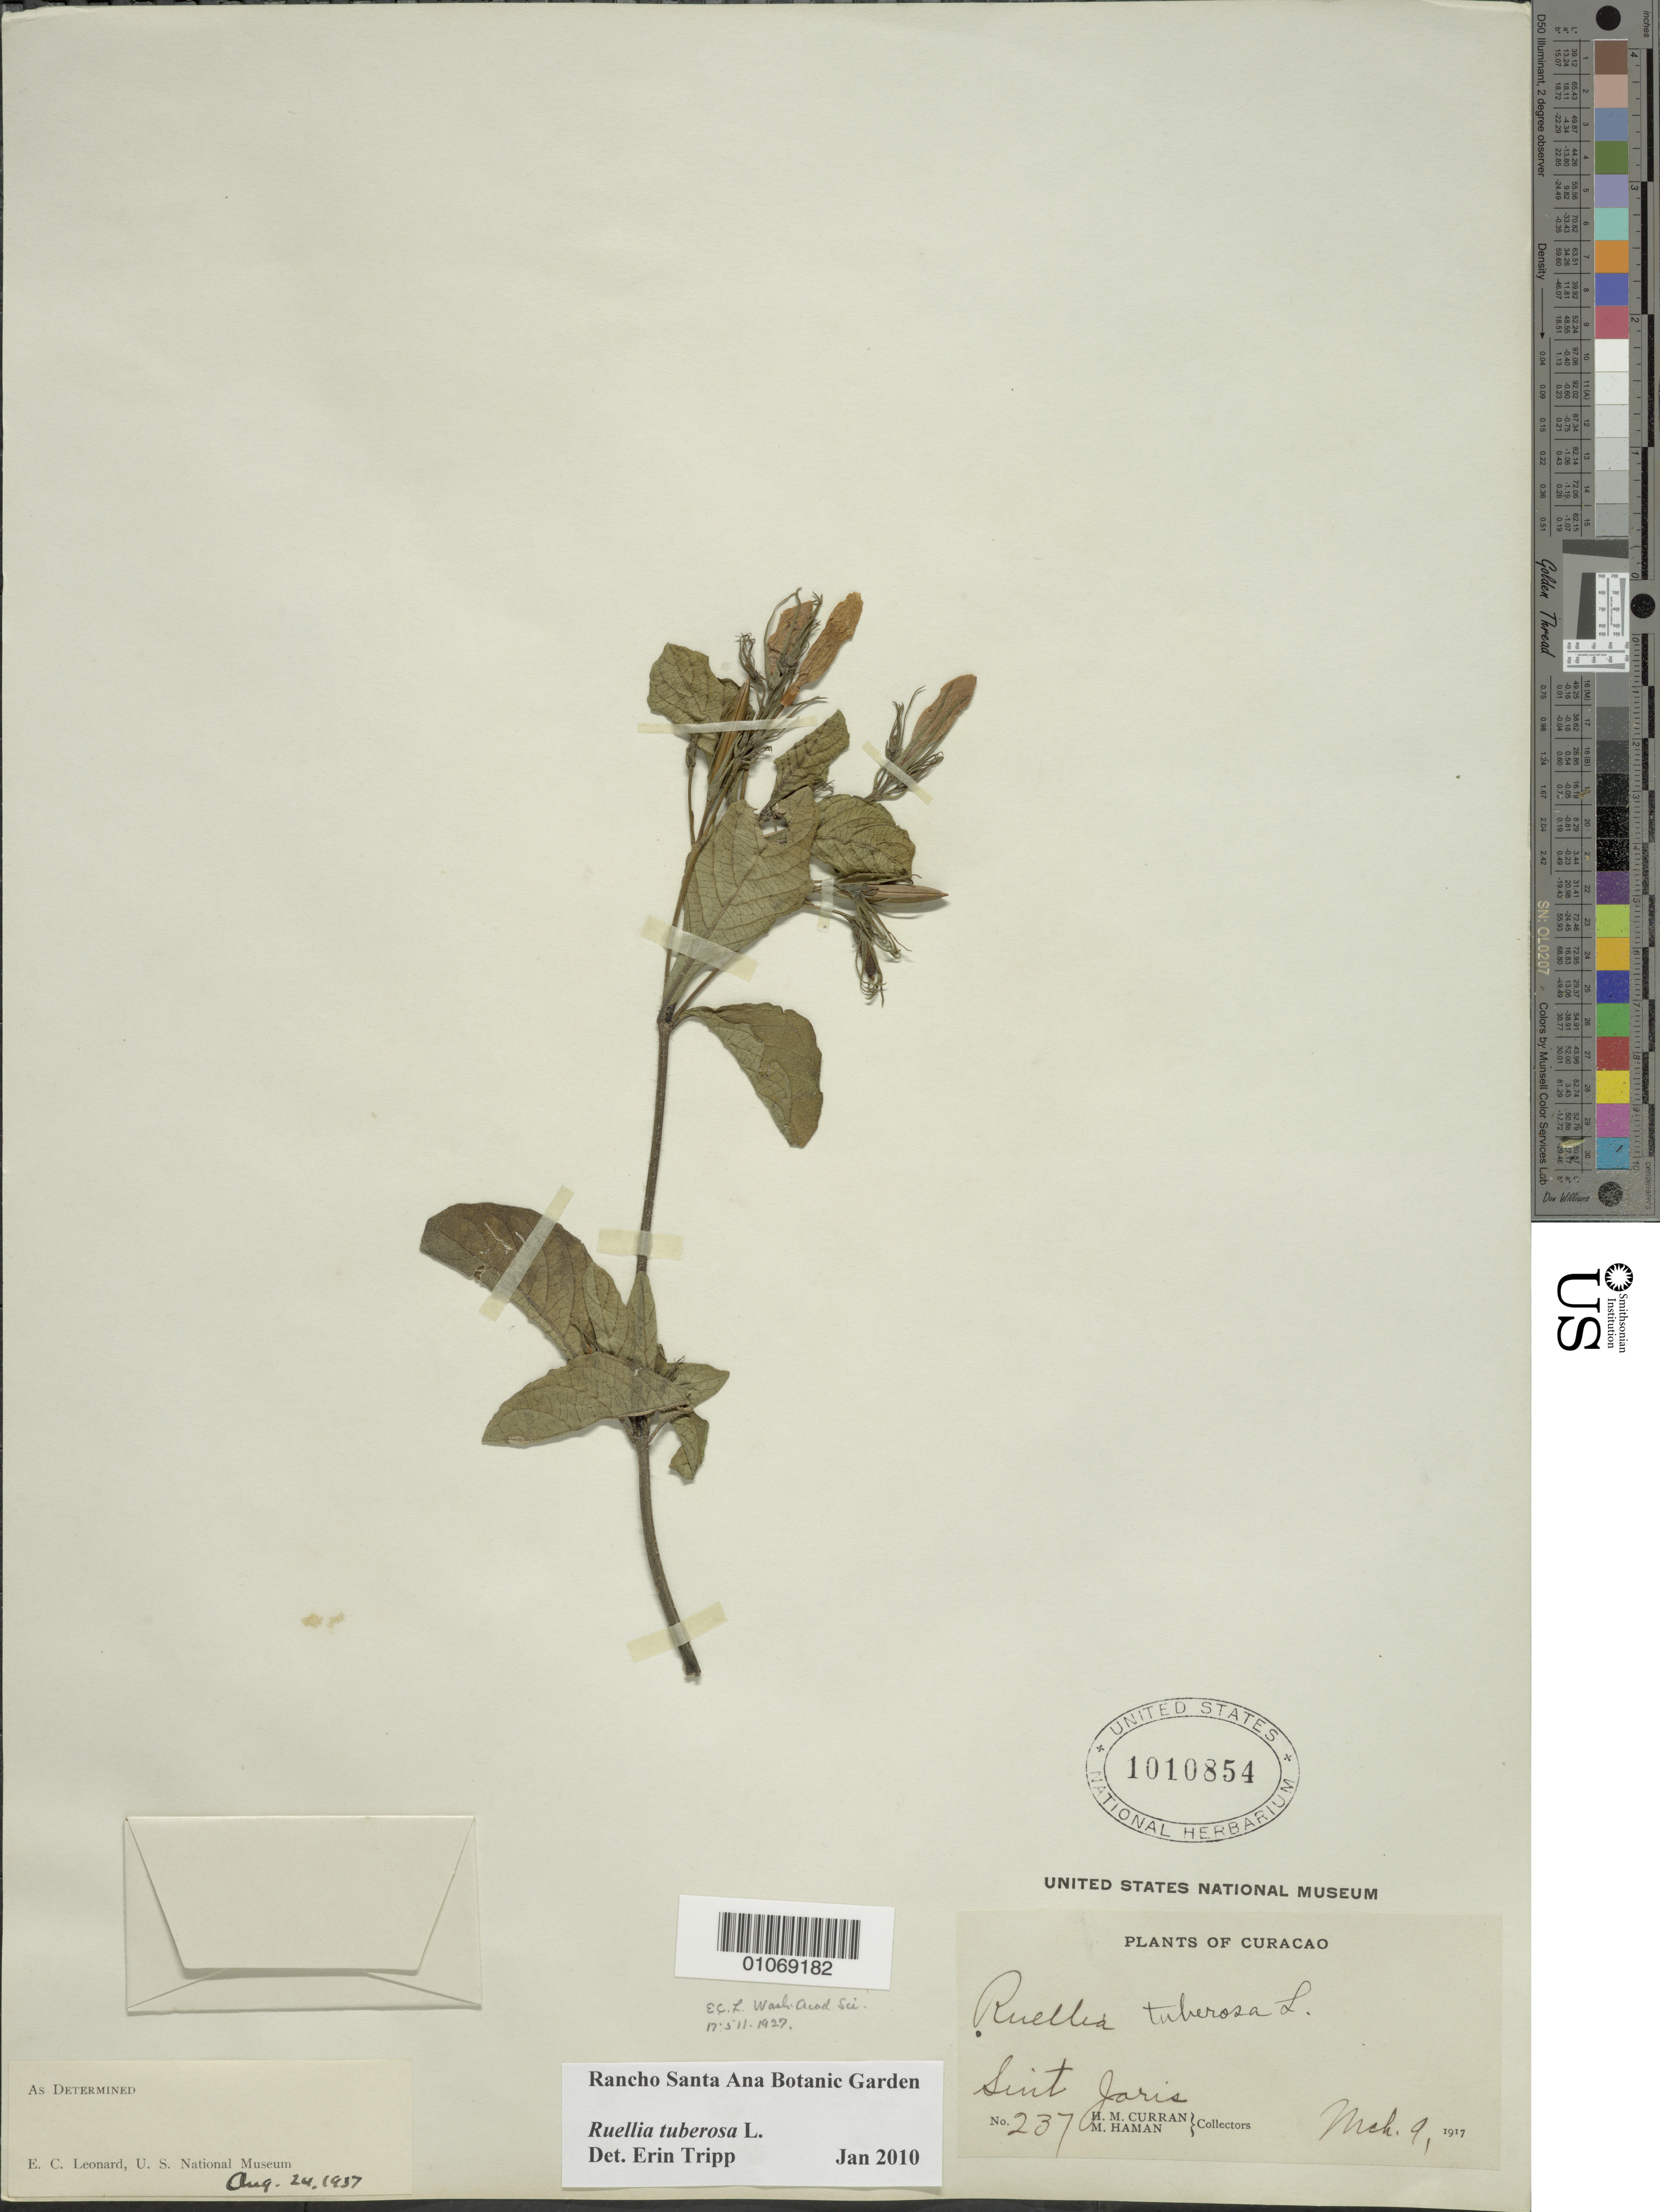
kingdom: Plantae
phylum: Tracheophyta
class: Magnoliopsida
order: Lamiales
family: Acanthaceae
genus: Ruellia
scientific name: Ruellia tuberosa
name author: L.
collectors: H. M. Curran & M. Haman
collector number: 237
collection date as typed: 09 Mar 1917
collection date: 1917-03-09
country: Curaçao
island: Curaçao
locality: Sint Jaris.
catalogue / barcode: US 1010854